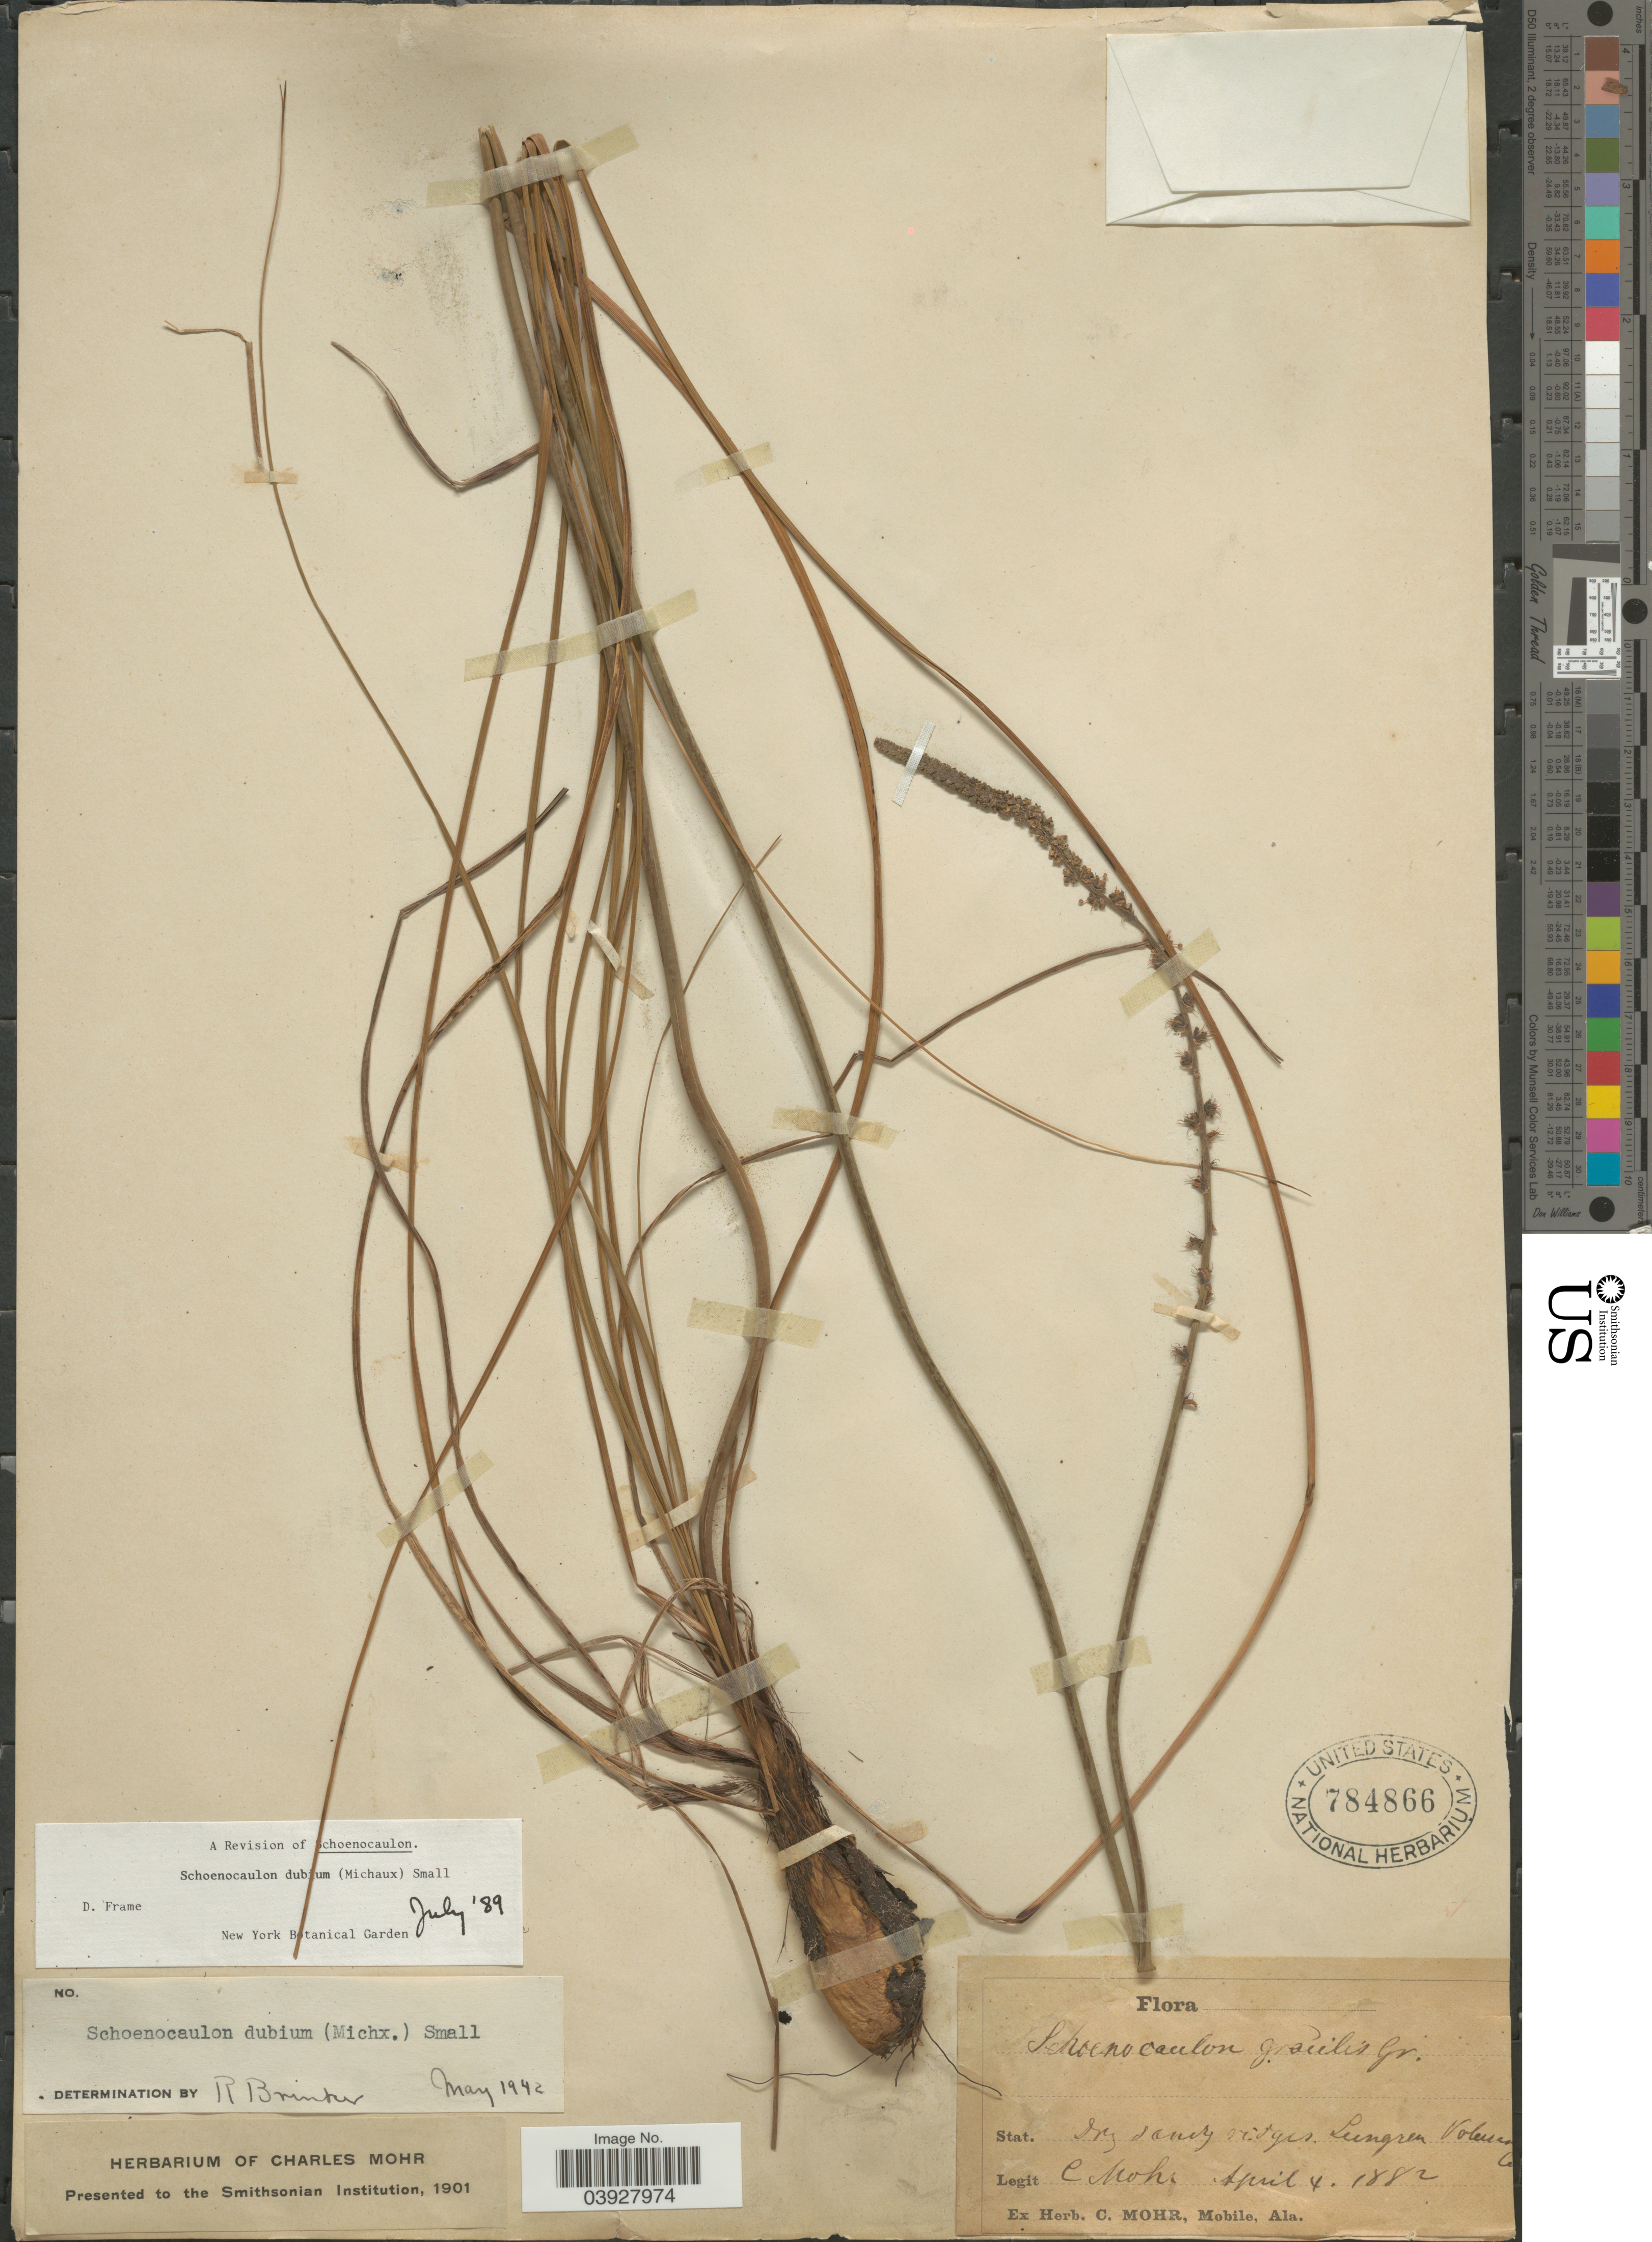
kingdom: Plantae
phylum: Tracheophyta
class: Liliopsida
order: Liliales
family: Melanthiaceae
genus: Schoenocaulon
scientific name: Schoenocaulon dubium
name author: (Michx.) Small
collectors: Mohr, C. T. (herbarium)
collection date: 1882-04-04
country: United States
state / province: Florida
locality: Lungren Volusia Co.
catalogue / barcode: US 784866